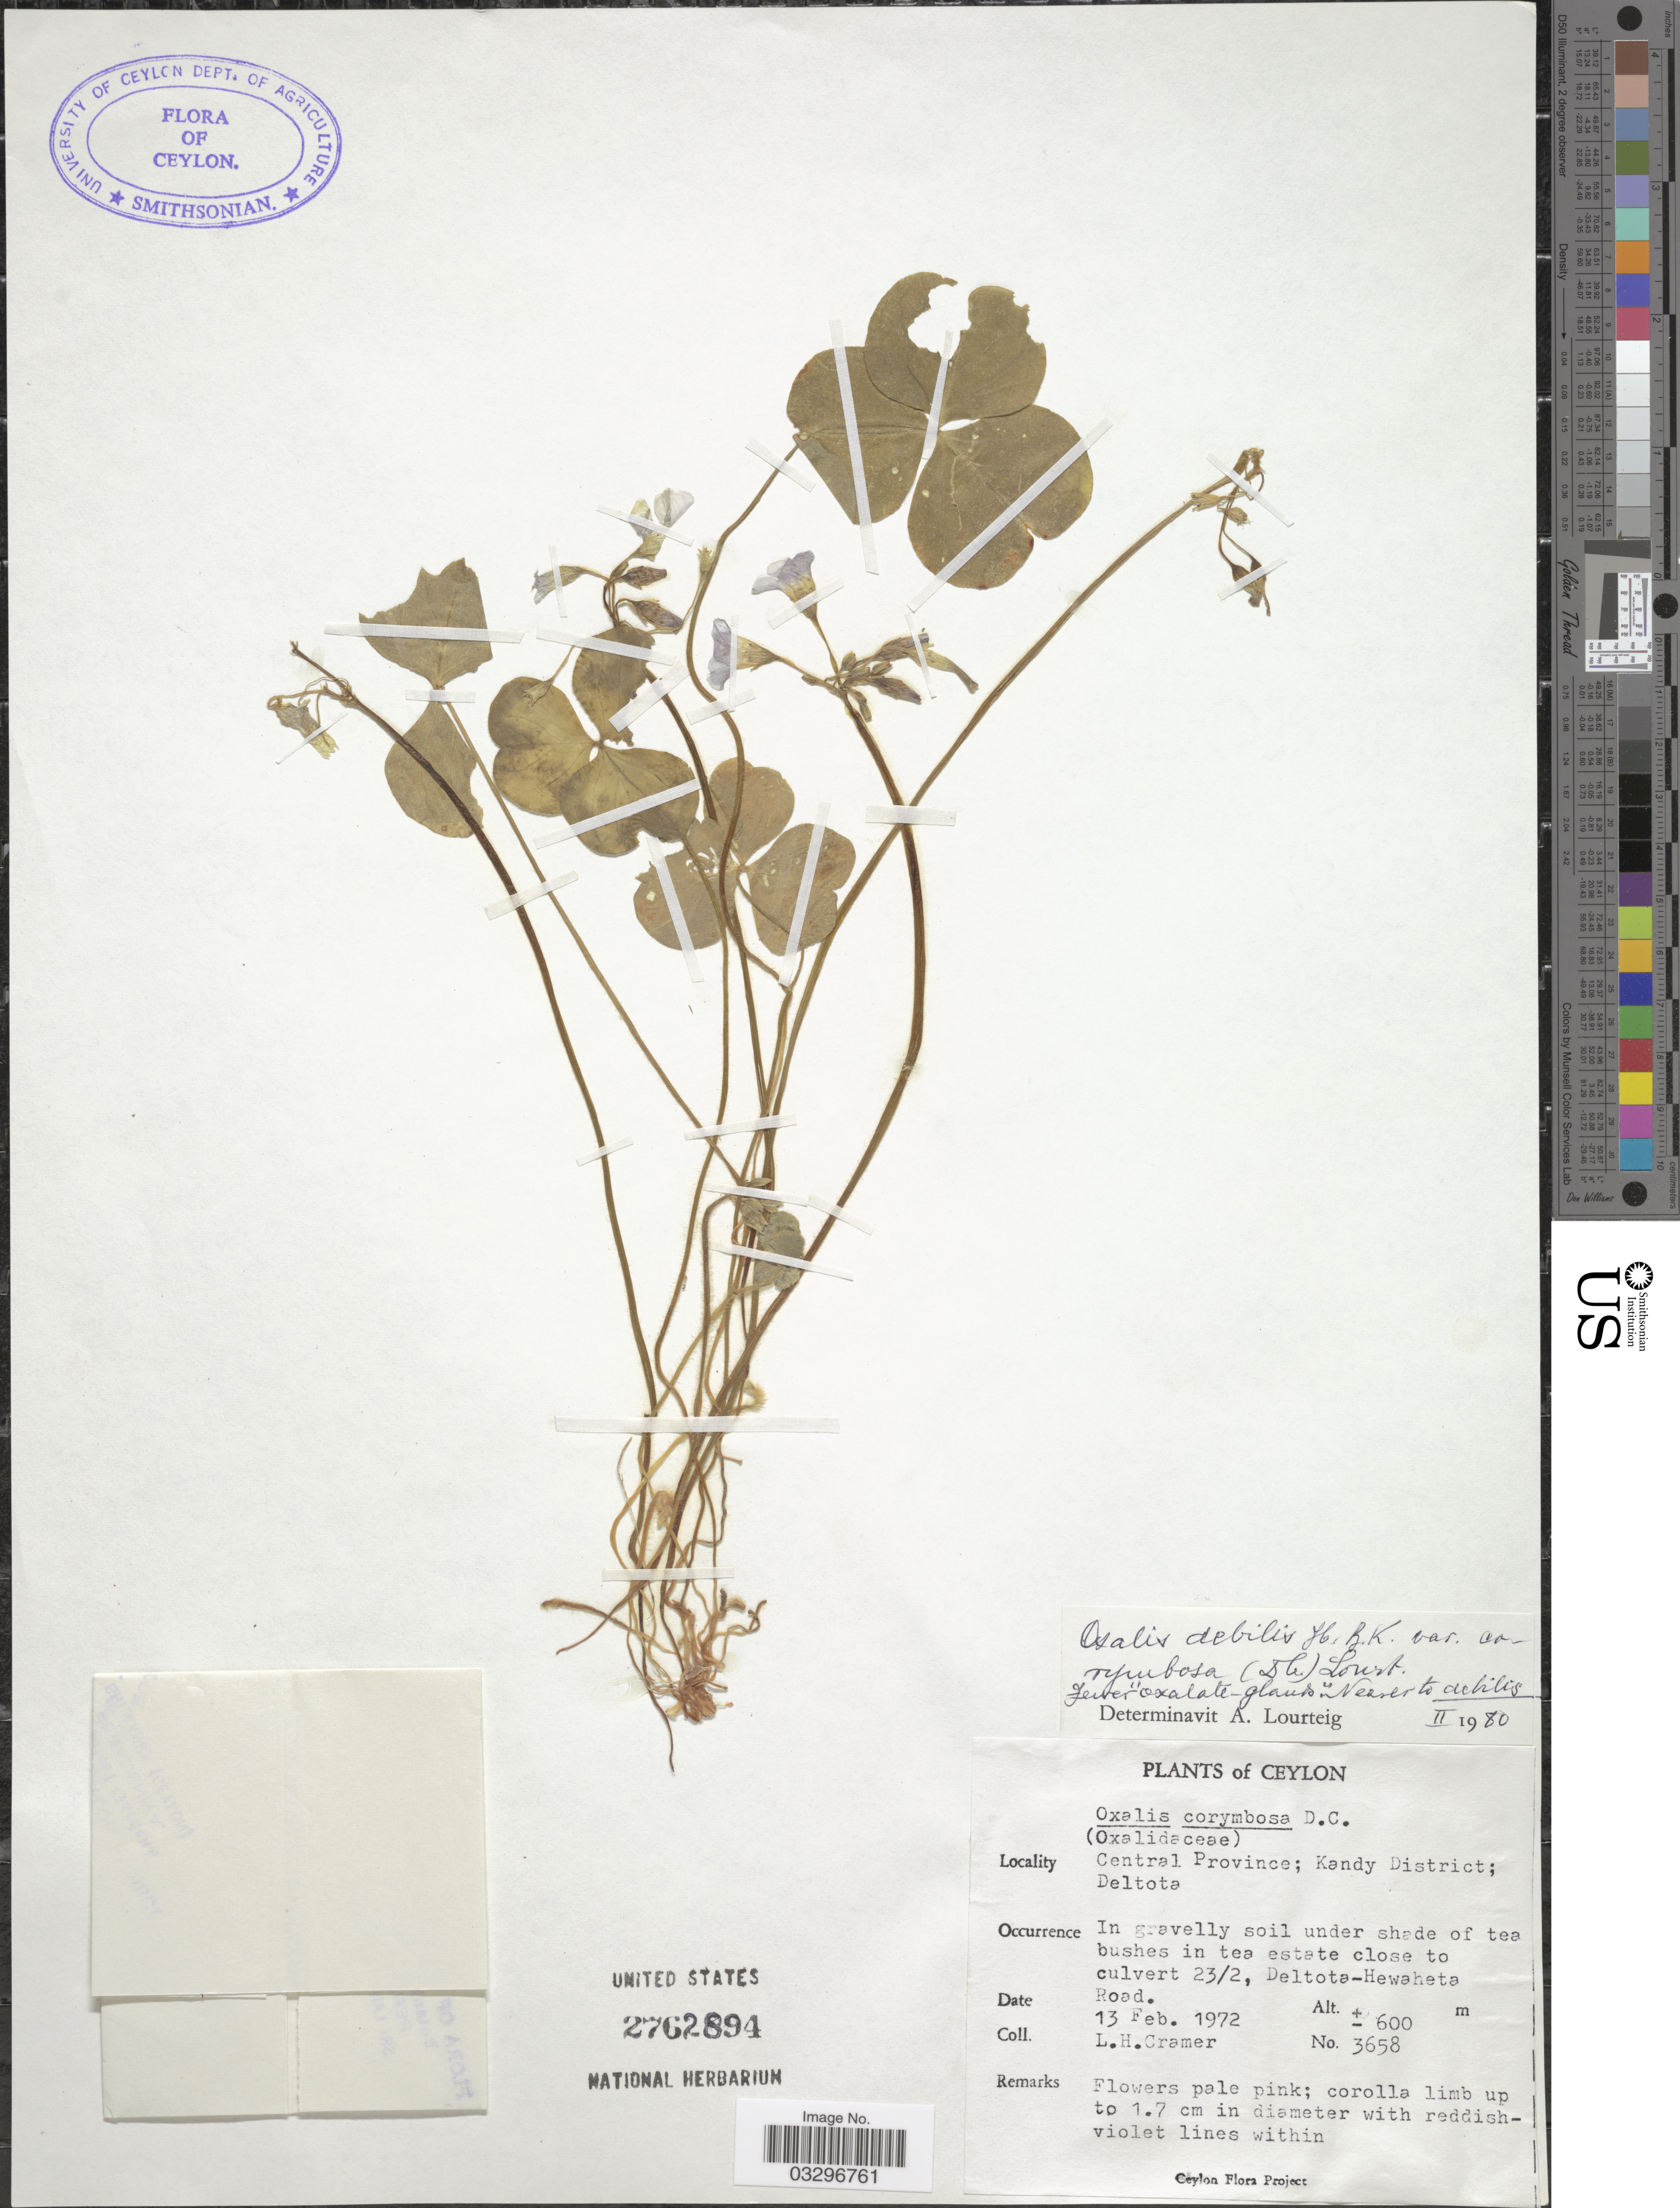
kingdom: Plantae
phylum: Tracheophyta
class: Magnoliopsida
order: Oxalidales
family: Oxalidaceae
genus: Oxalis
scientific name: Oxalis debilis var. corymbosa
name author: (DC.) Lourteig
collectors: L. H. Cramer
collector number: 3658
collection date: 1972-02-13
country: Sri Lanka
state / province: Central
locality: Ceylon, Kandy District; Deltota., In gravelly soil under shade of tea bushes in tea estate close to culvert 23/2, Deltota-Hewaheta Road.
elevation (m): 600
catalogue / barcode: US 2762894